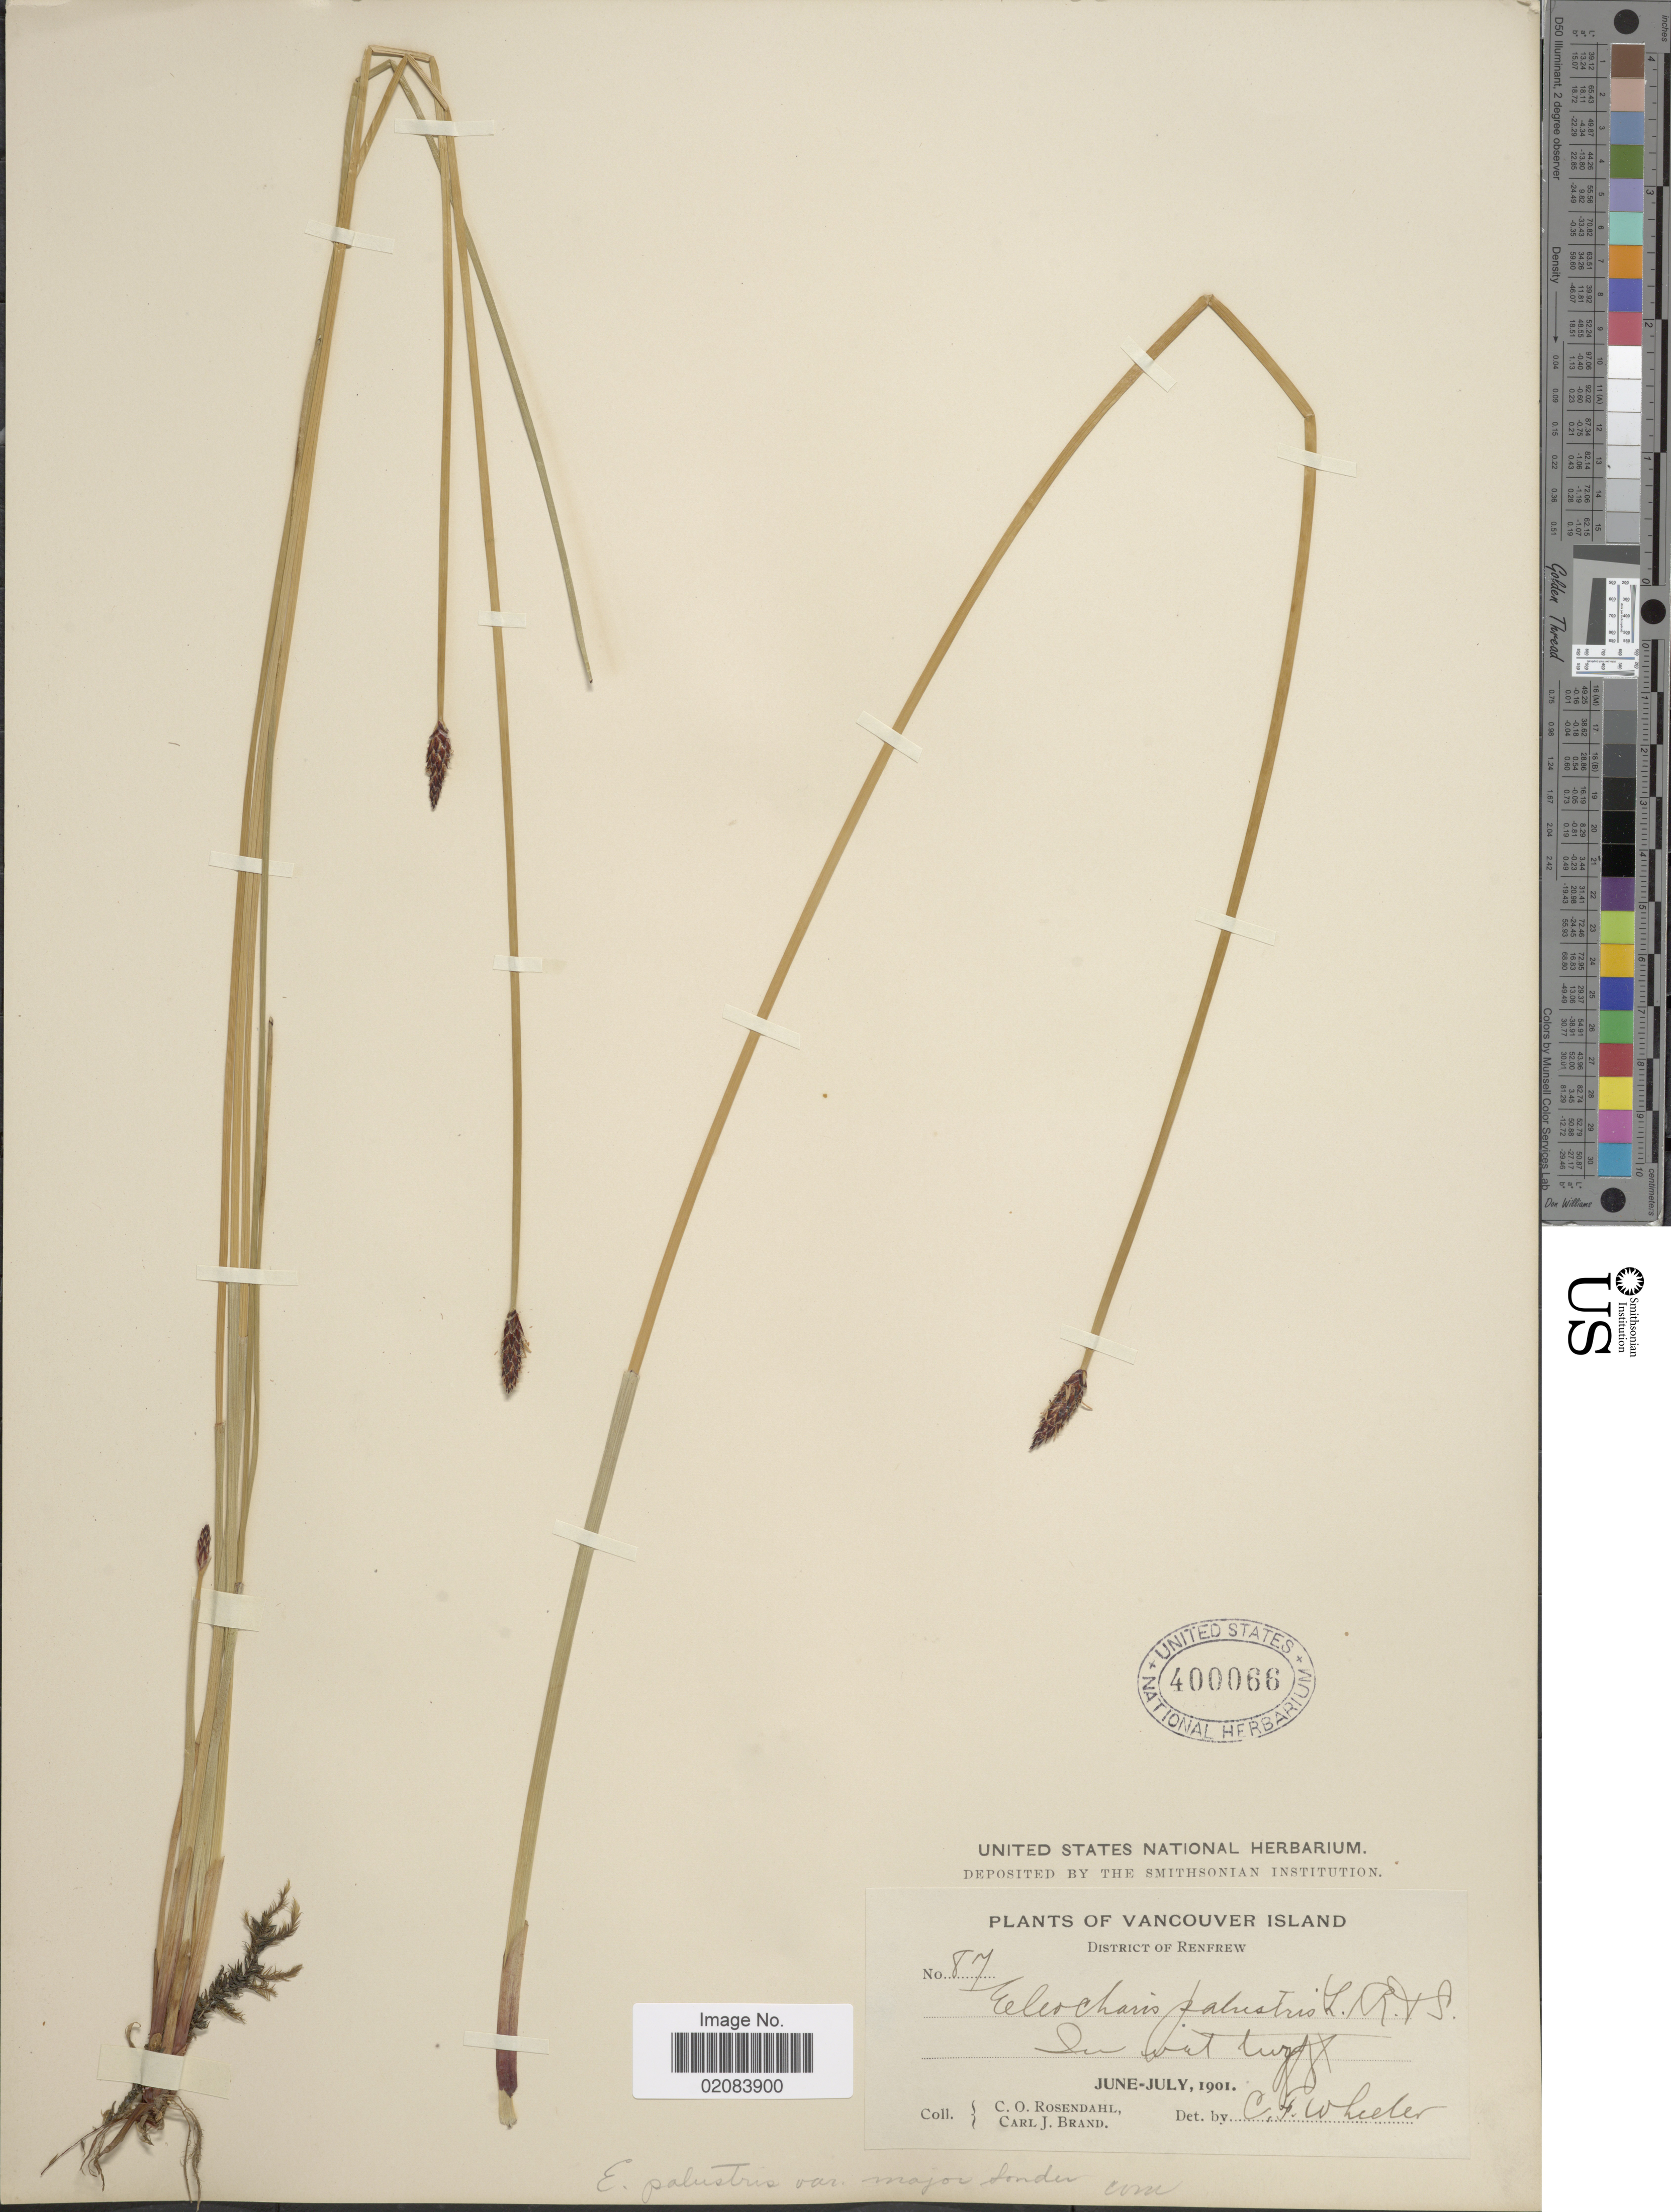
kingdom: Plantae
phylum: Tracheophyta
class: Liliopsida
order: Poales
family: Cyperaceae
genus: Eleocharis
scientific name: Eleocharis palustris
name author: (L.) Roem. & Schult.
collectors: C. O. Rosendahl & C. J. Brand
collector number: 87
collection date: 1901-06/1901-07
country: Canada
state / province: British Columbia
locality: Vancouver Island. District of Renfrew.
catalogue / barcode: US 400066